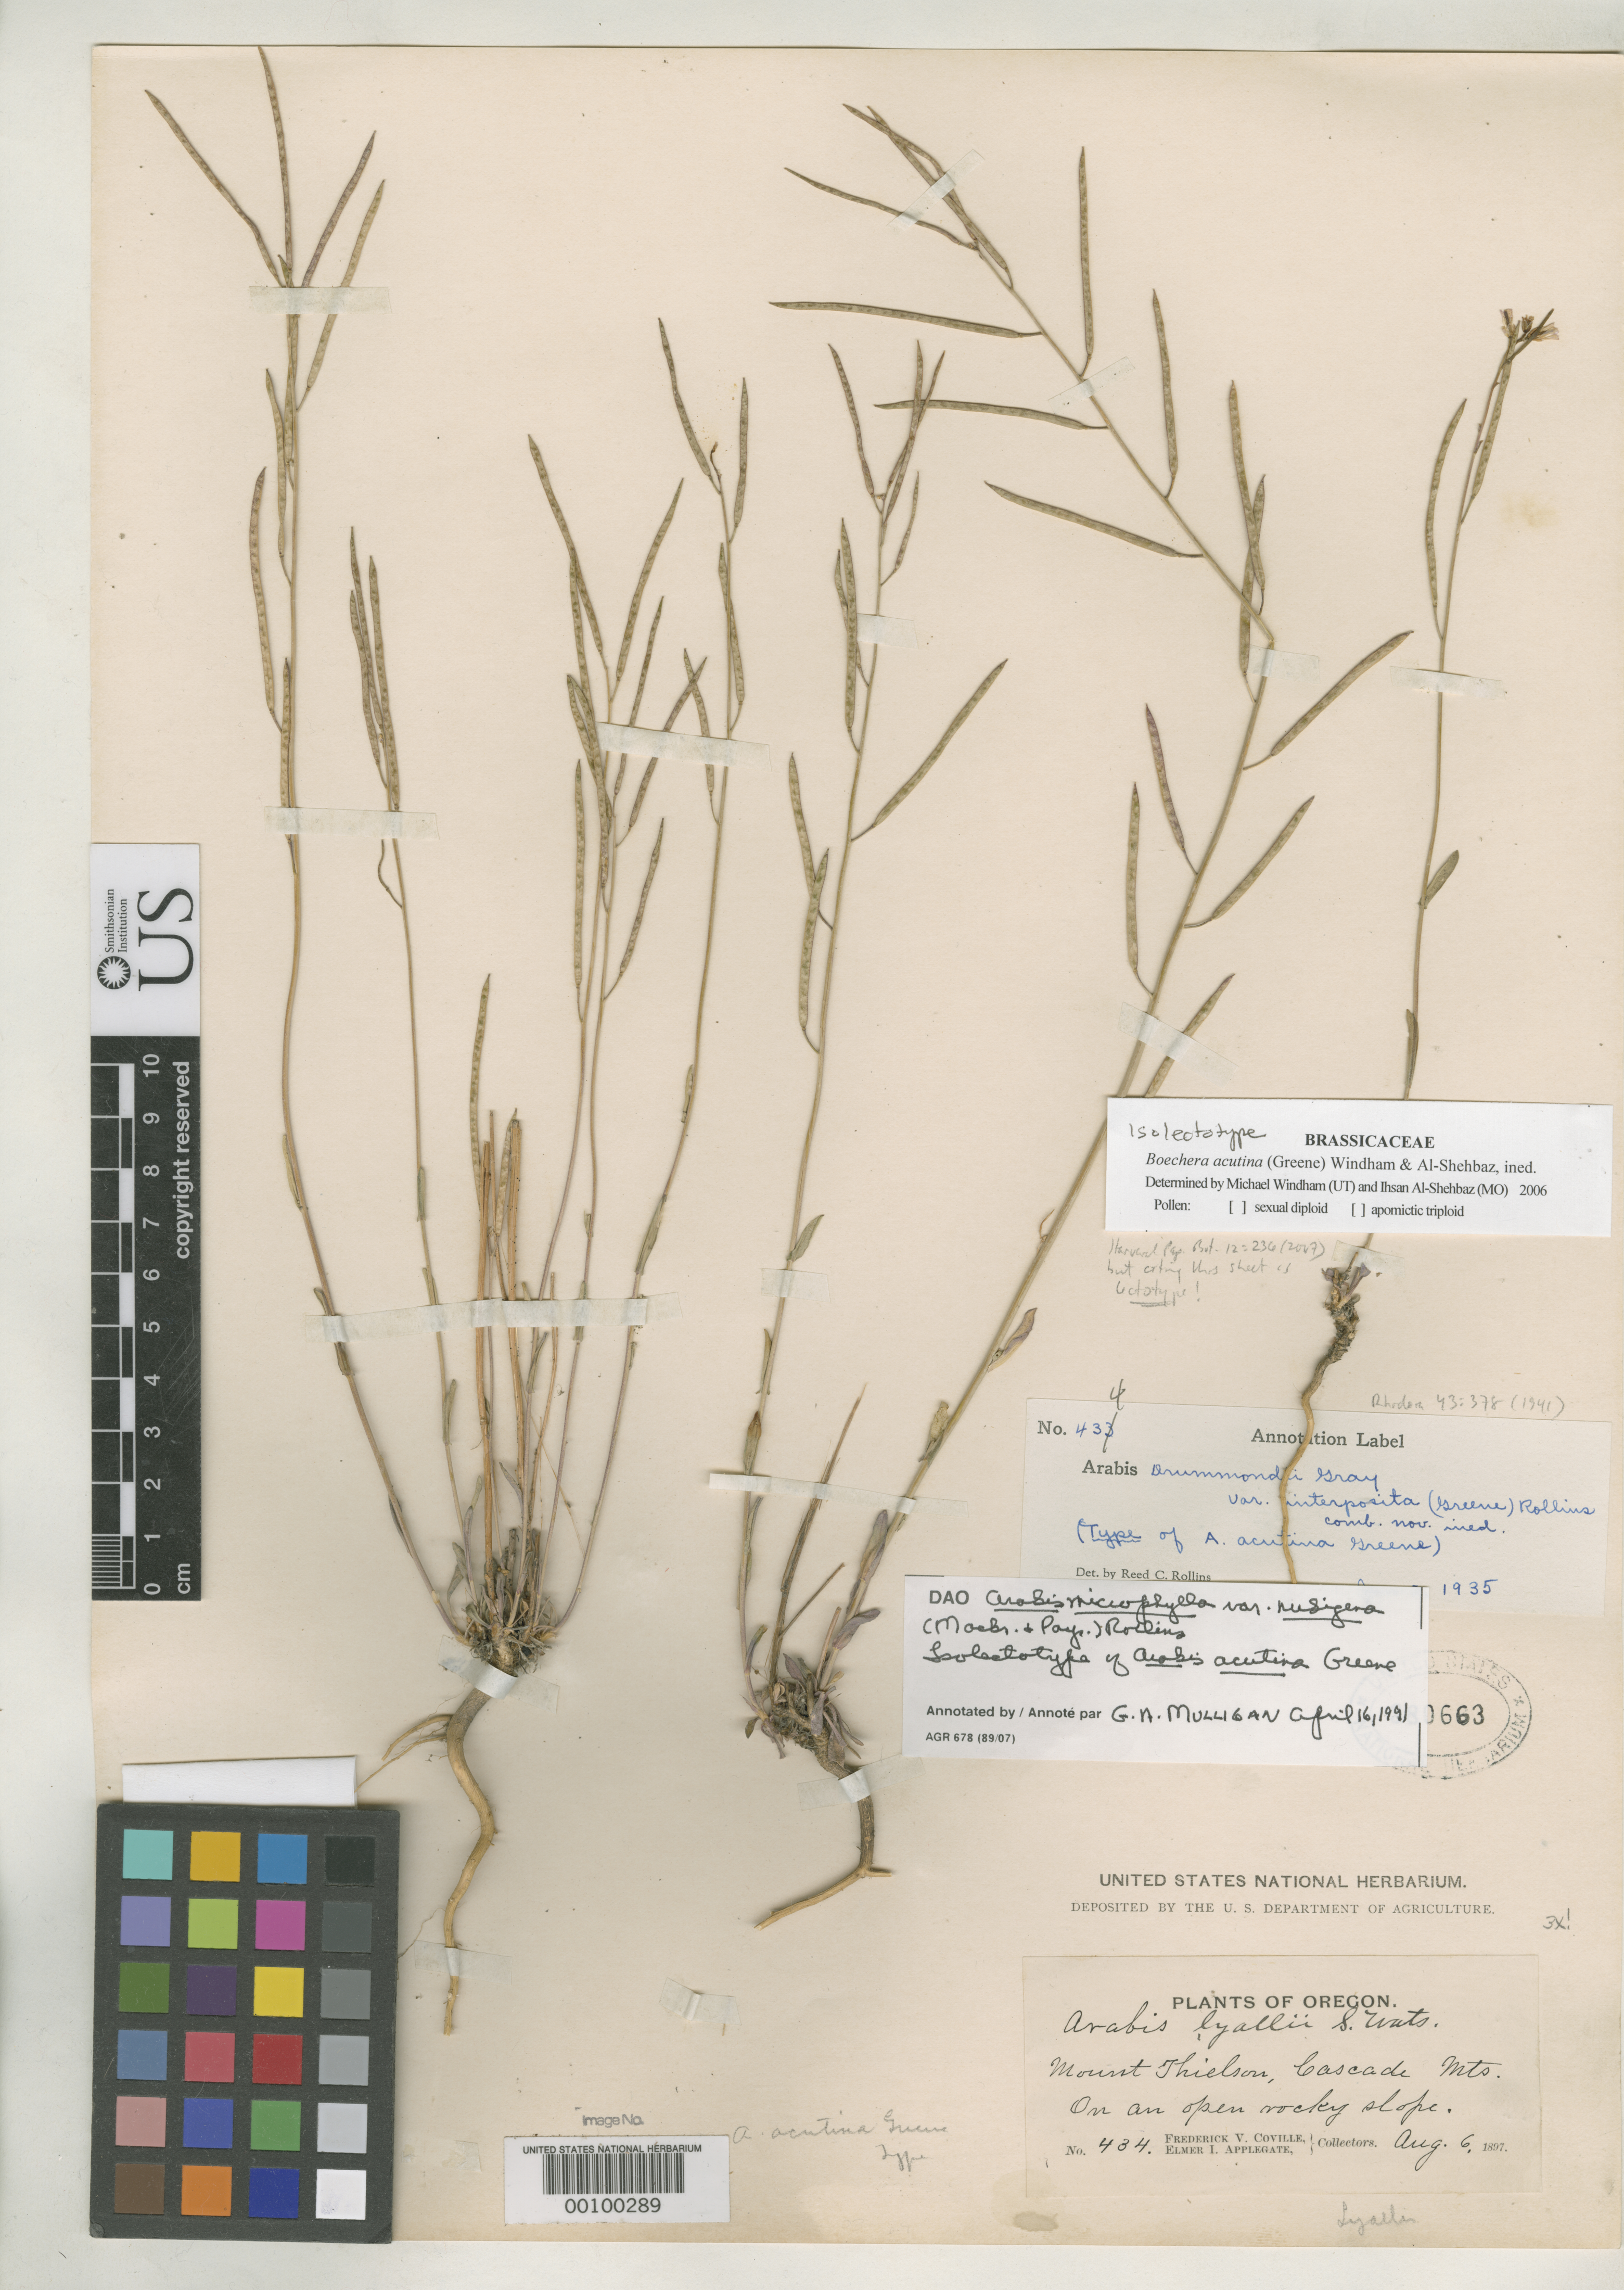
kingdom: Plantae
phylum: Tracheophyta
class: Magnoliopsida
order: Brassicales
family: Brassicaceae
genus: Arabis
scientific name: Arabis acutina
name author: Greene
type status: Lectotype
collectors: F. V. Coville & E. I. Applegate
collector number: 434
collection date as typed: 06 Aug 1897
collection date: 1897-08-06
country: United States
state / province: Oregon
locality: Mt. Thielson, Cascade Mts.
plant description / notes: This sheet (USNH 380663) annotated as "isolectotype" by Mulligan (1991) and Windham & Al-Shehbaz (2006) but explicitly cited by sheet number as the lectotype (following Rollins' "Type" annotation) by Windham & Al-Shehbaz, Harvard Pap. Bot. 12: 236 (2007).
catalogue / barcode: US 380663